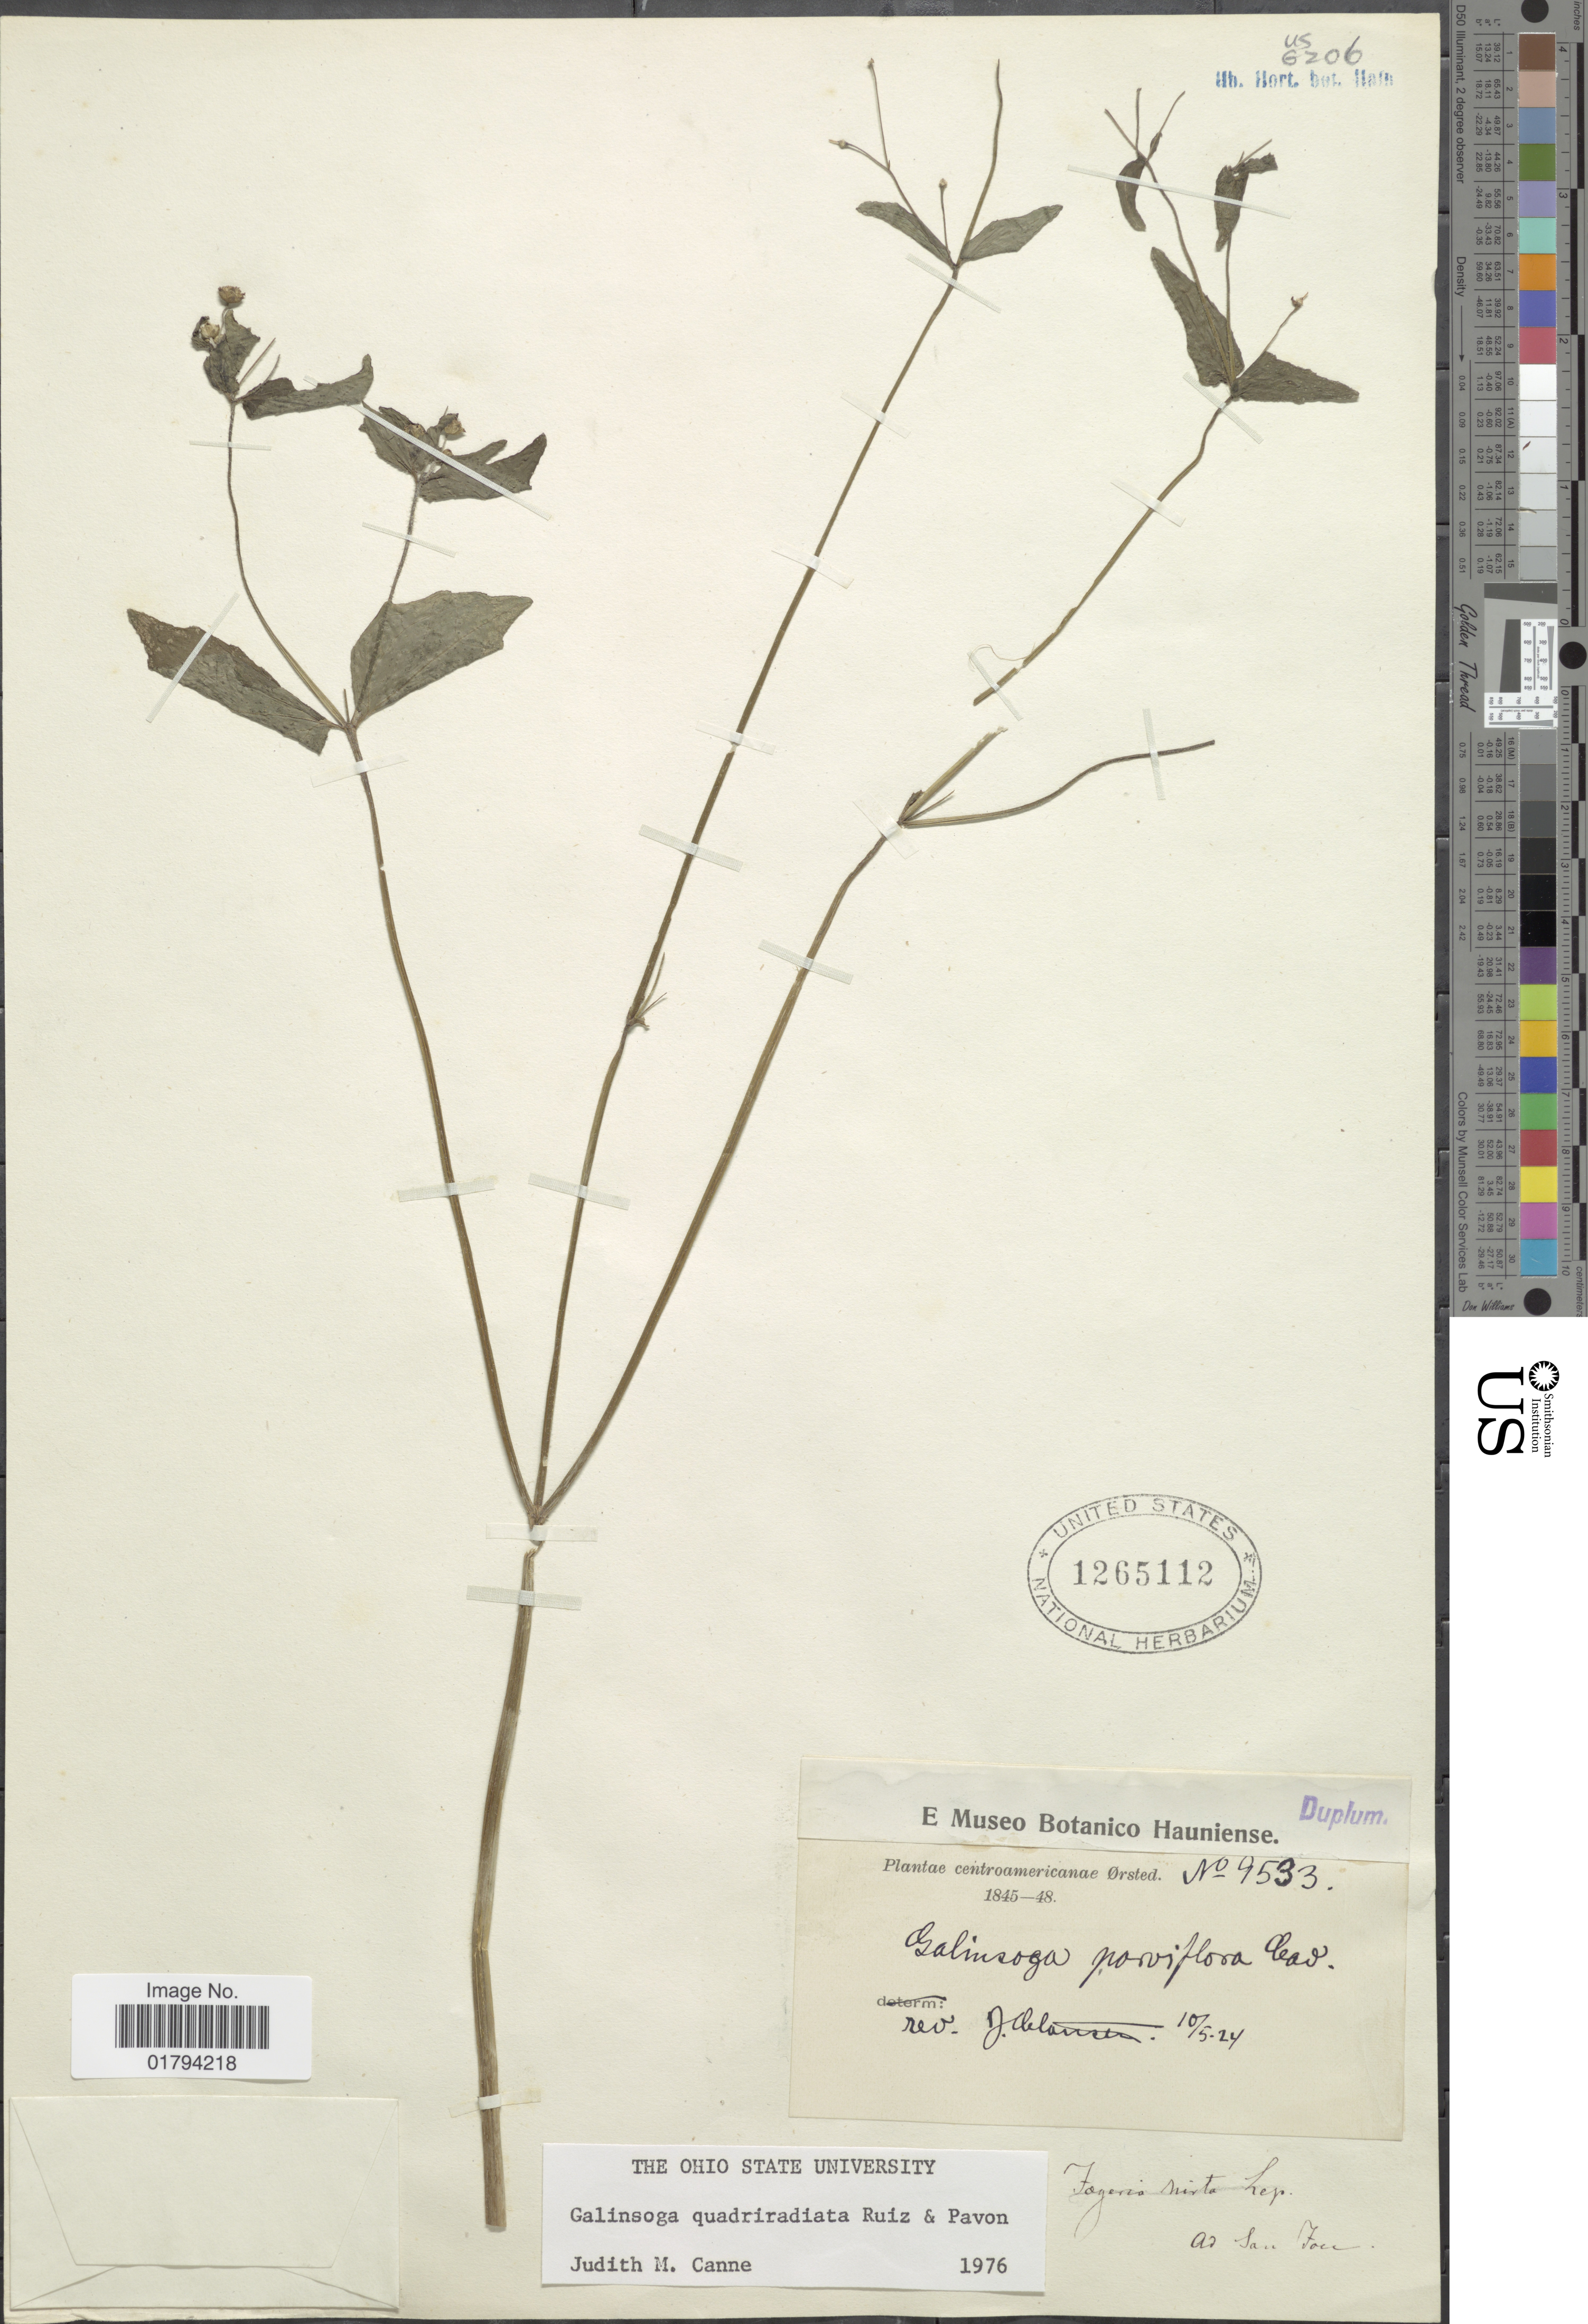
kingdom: Plantae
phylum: Tracheophyta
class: Magnoliopsida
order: Asterales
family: Asteraceae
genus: Galinsoga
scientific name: Galinsoga quadriradiata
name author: Ruiz & Pav.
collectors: Ørsted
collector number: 9533*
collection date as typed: Transcribed d/m/y: 10/5/24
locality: Centroamericanae, ad San Fou [interpreted].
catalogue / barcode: US 1265112